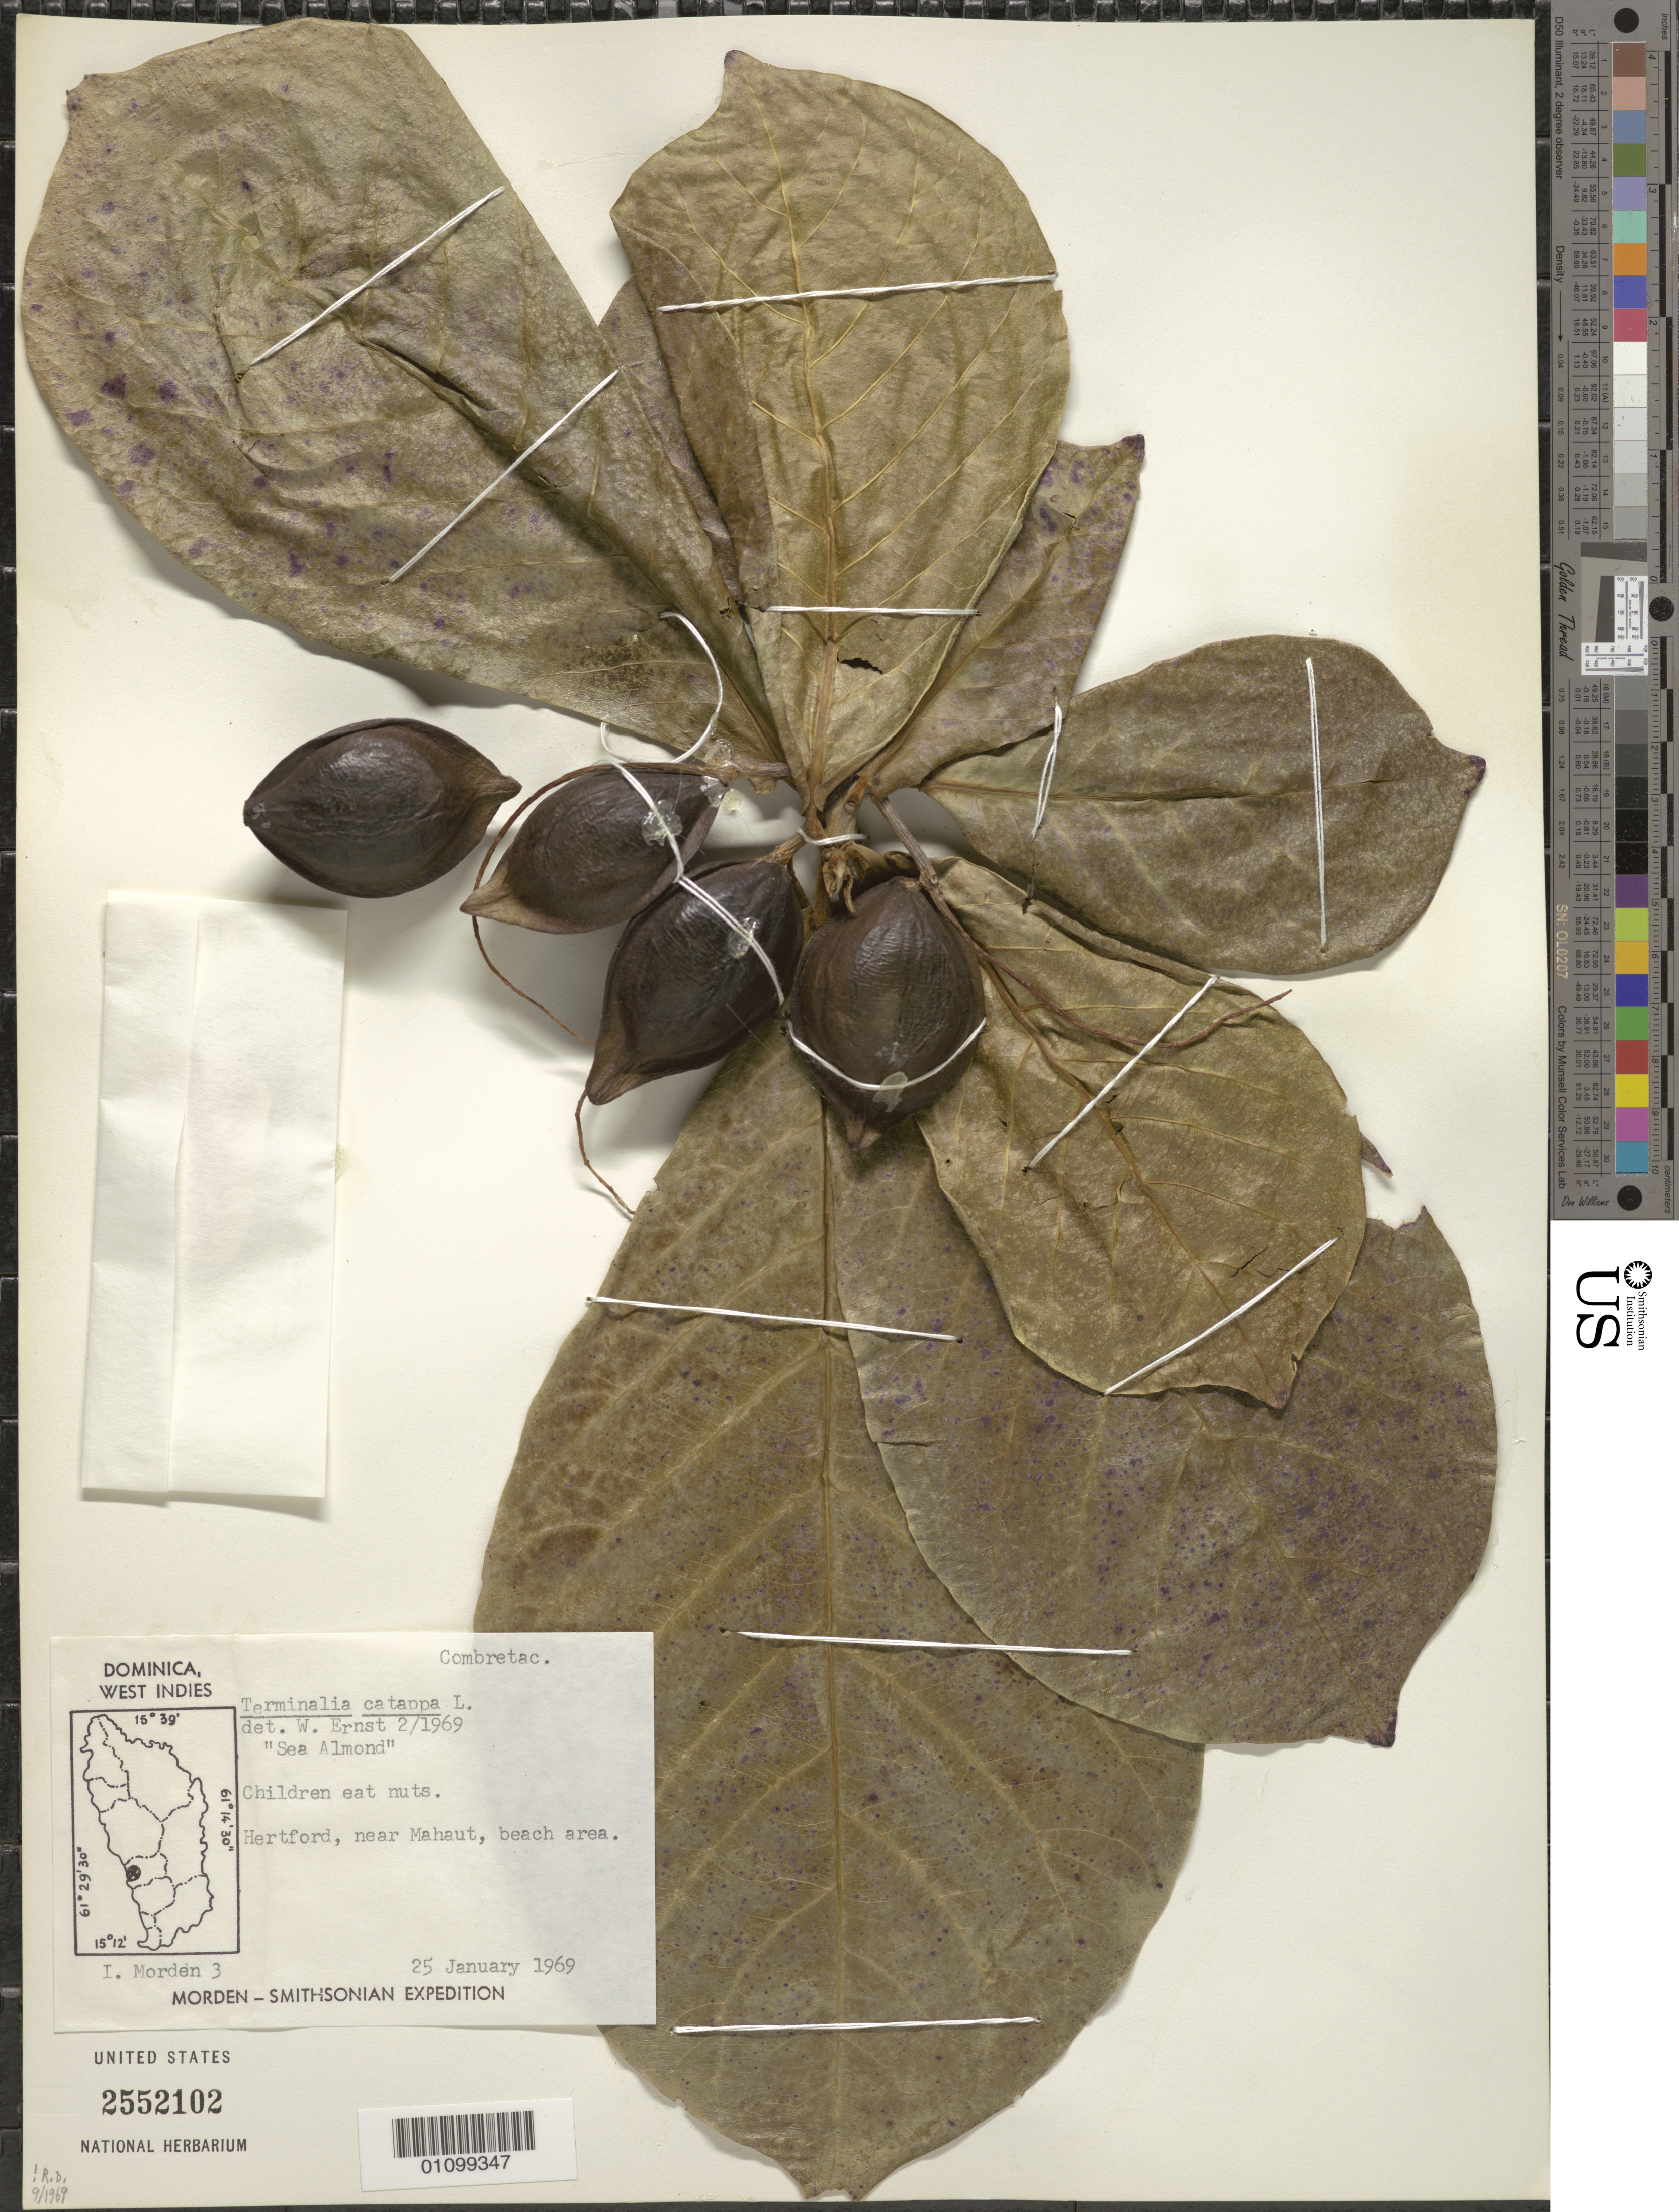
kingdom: Plantae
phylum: Tracheophyta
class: Magnoliopsida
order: Myrtales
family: Combretaceae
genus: Terminalia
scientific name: Terminalia catappa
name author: L.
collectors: I. Morden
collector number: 3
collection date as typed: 25 Jan 1969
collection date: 1969-01-25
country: Dominica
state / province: St. Paul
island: Dominica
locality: Hertford, near Mahaut, beach area.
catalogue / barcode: US 2552102